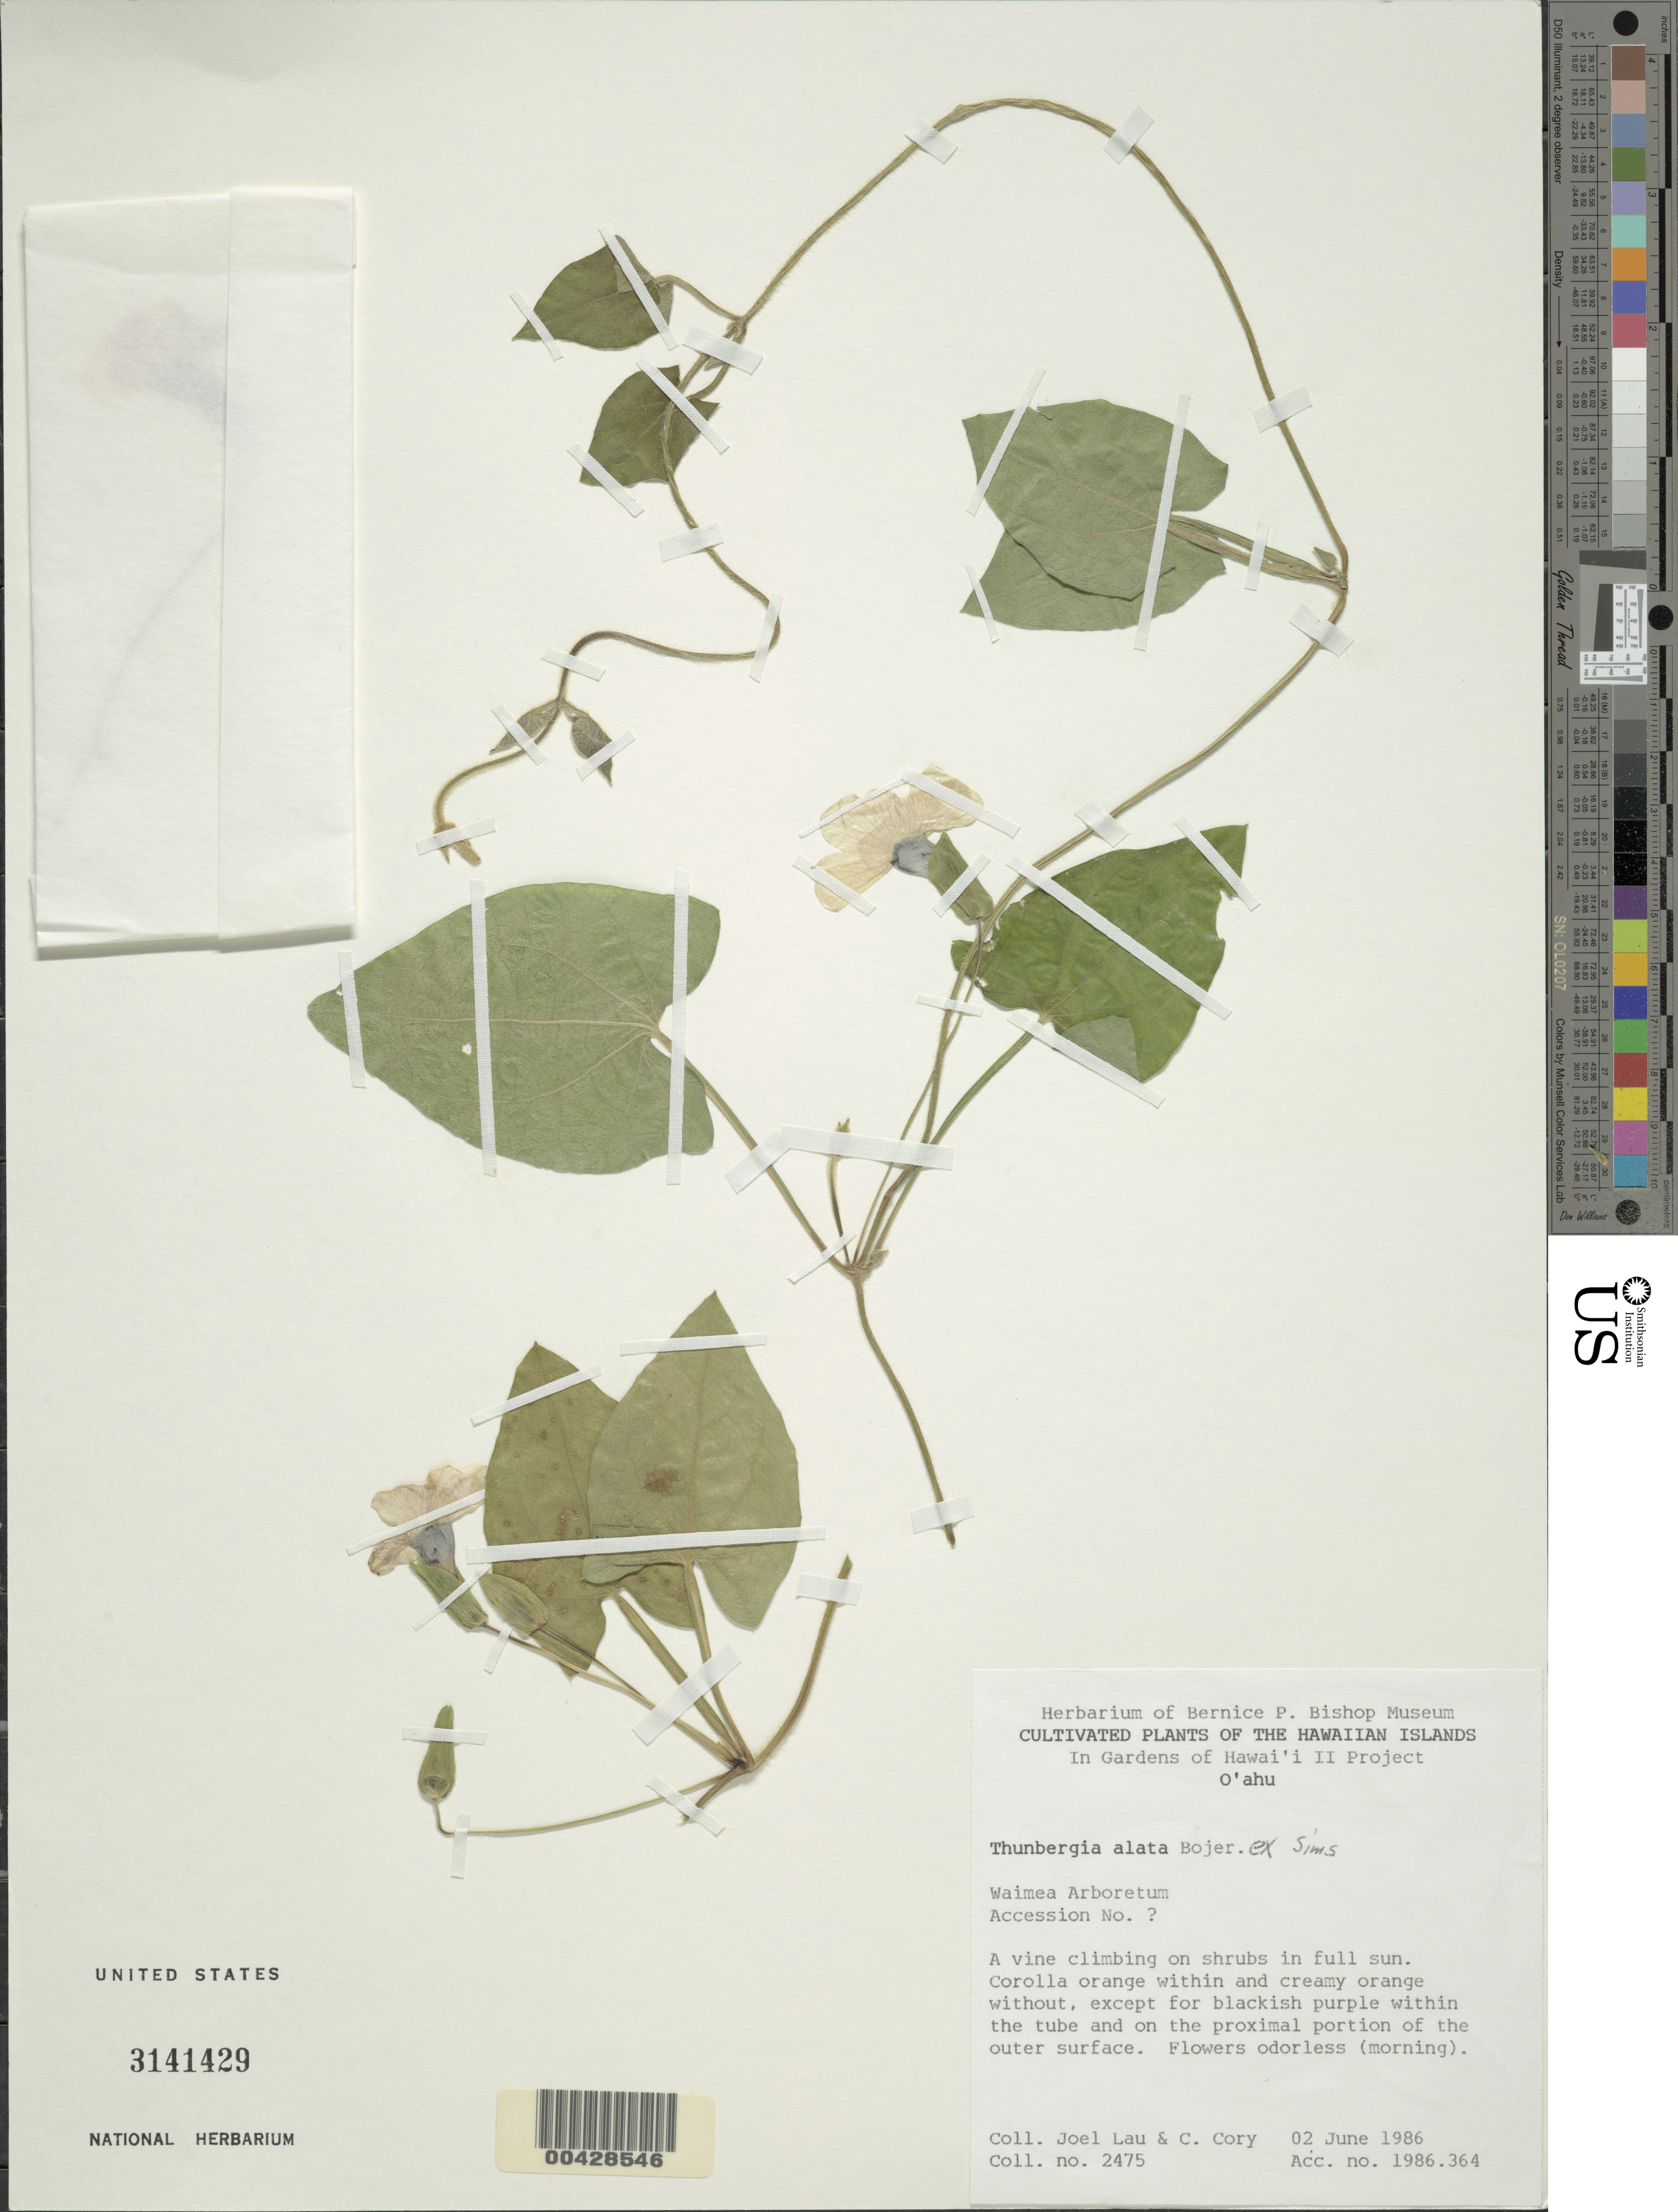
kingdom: Plantae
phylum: Tracheophyta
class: Magnoliopsida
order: Lamiales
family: Acanthaceae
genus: Thunbergia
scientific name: Thunbergia alata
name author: Bojer ex Sims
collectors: J. Lau & C. Cory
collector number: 2475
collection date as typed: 2 Jun 1986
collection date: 1986-06-02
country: United States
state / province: Hawaii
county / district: Kauai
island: Kaua'i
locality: Waimea Arboretum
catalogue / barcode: US 3141429